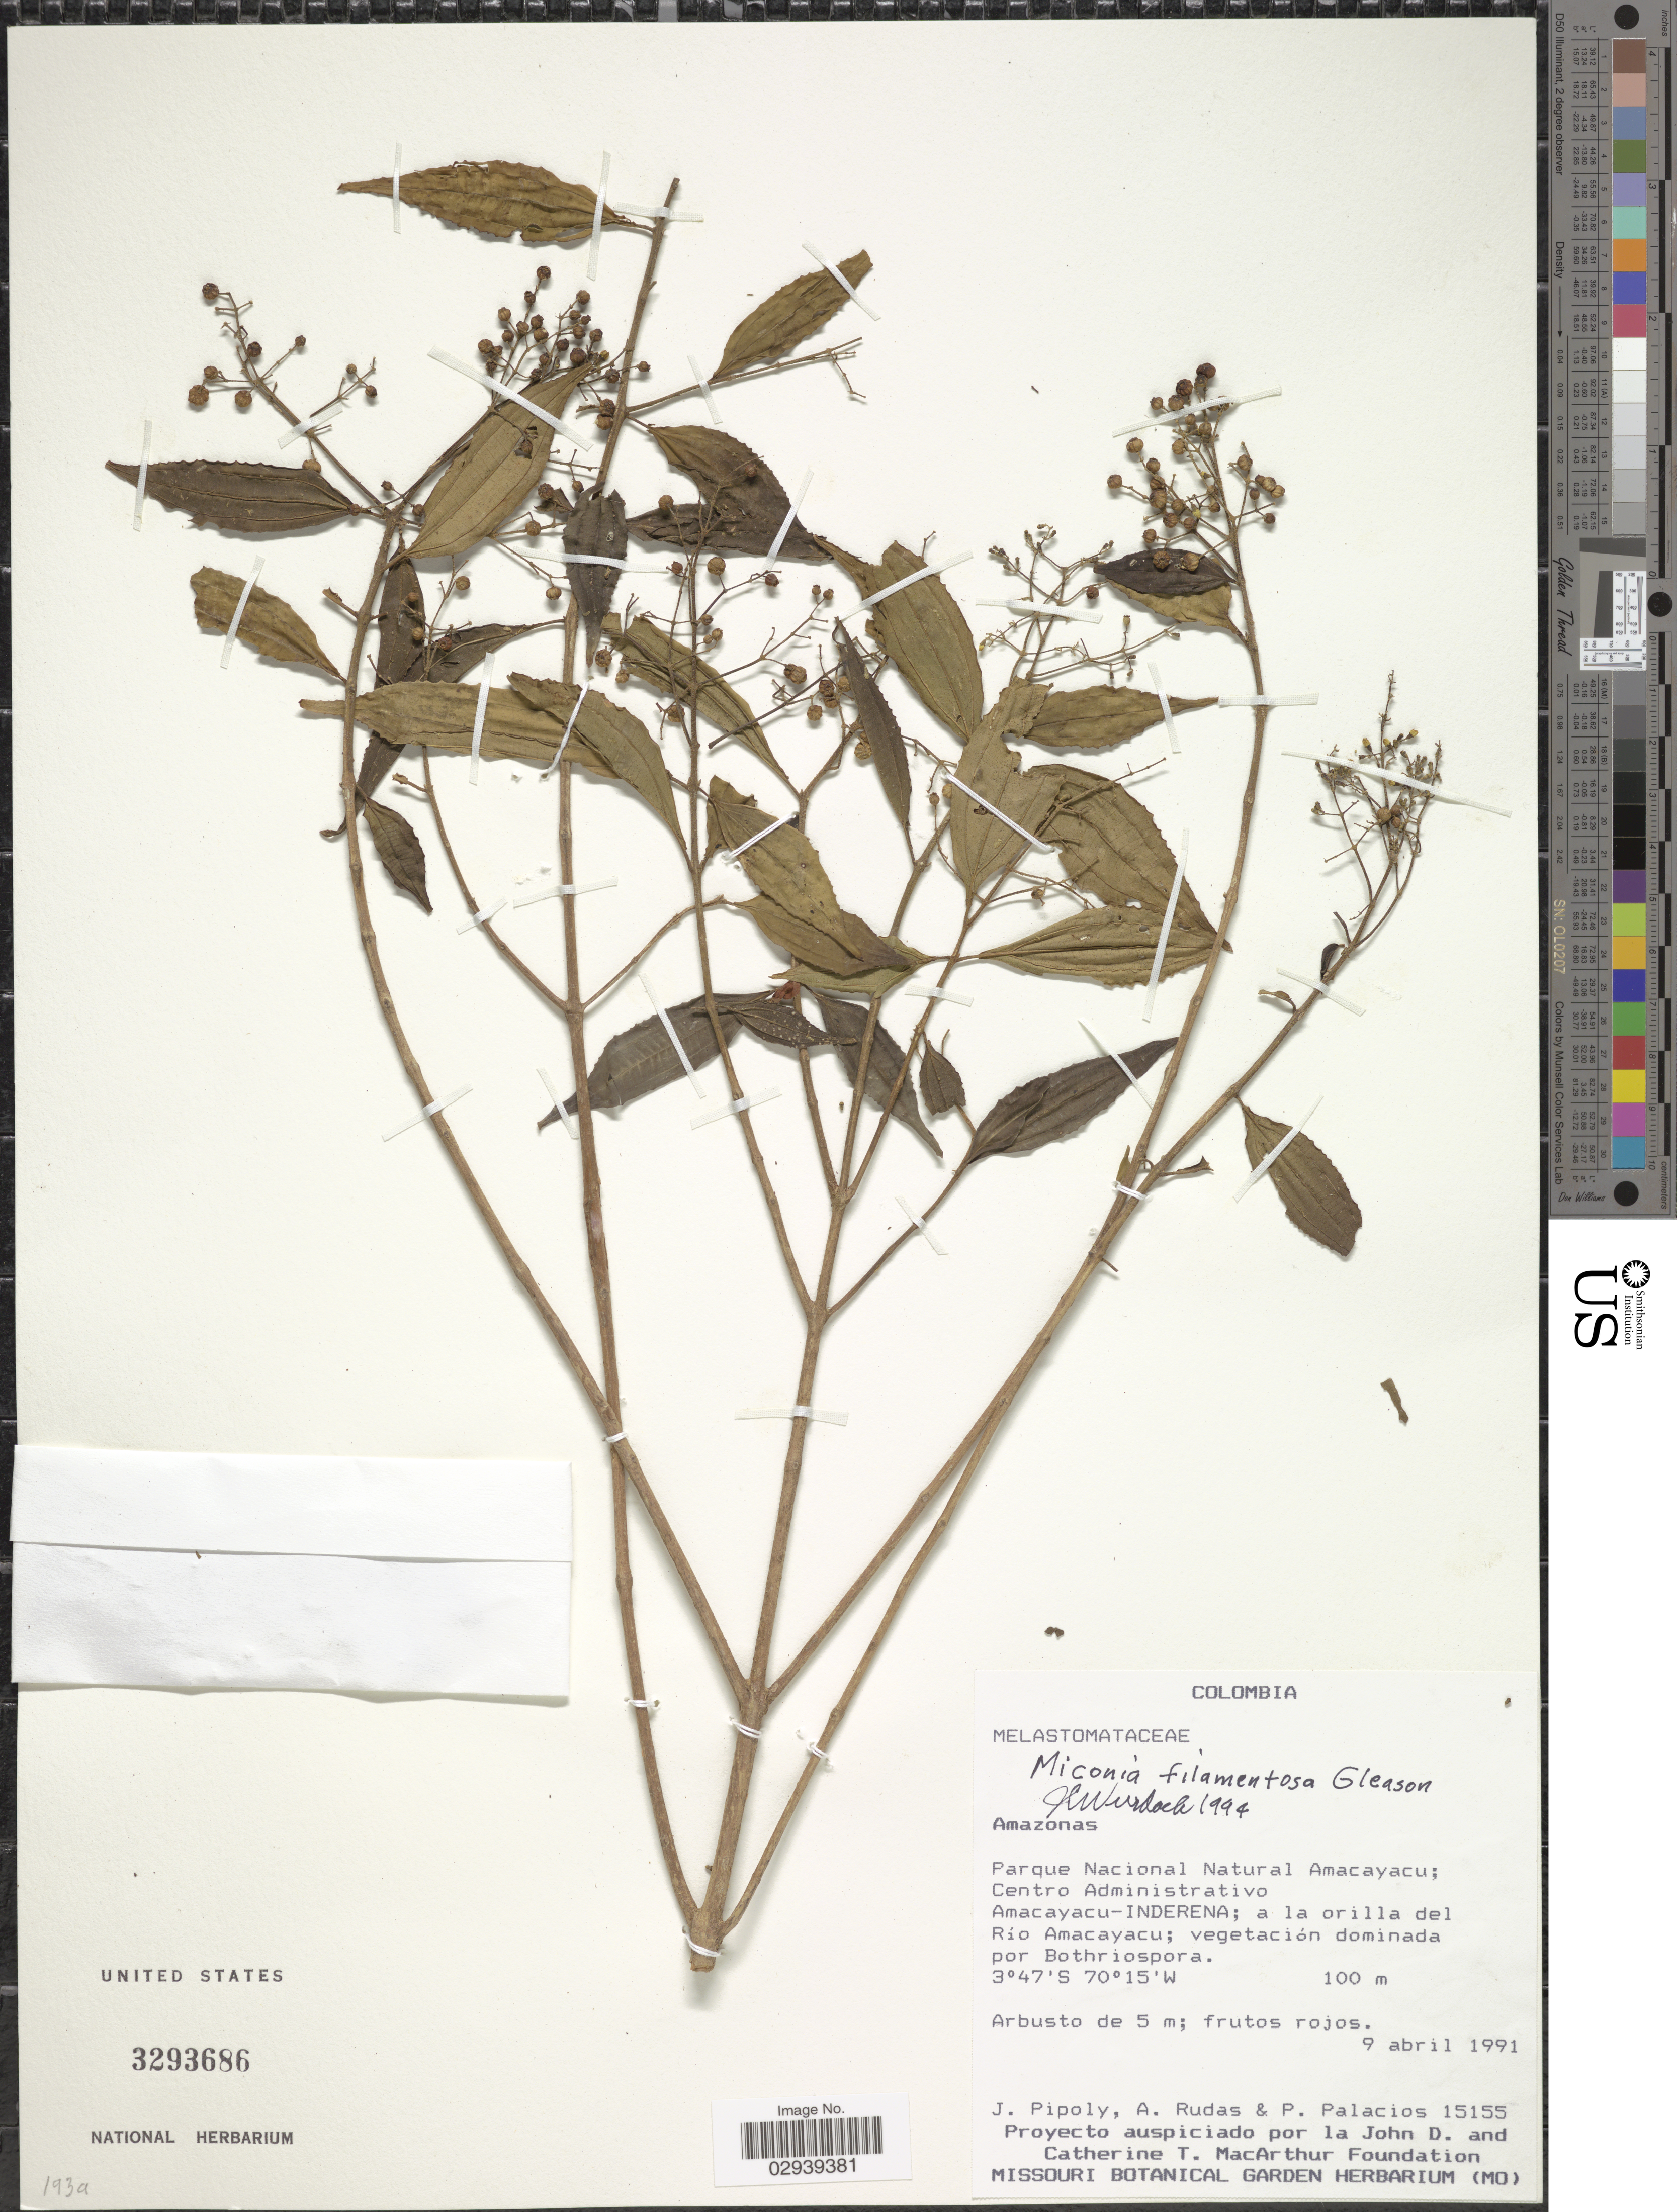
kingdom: Plantae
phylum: Tracheophyta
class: Magnoliopsida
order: Myrtales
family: Melastomataceae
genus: Miconia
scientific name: Miconia filamentosa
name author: Gleason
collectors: J. J. Pipoly, A. Rudas & P. Palacios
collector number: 15155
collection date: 1991-04-09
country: Colombia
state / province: Amazônas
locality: Parque Nacional Natural Amacayacu; Centro Administrativo, Amacayacu-Inderena; a la orilla del Río Amacayacu.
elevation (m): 100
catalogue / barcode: US 3293686